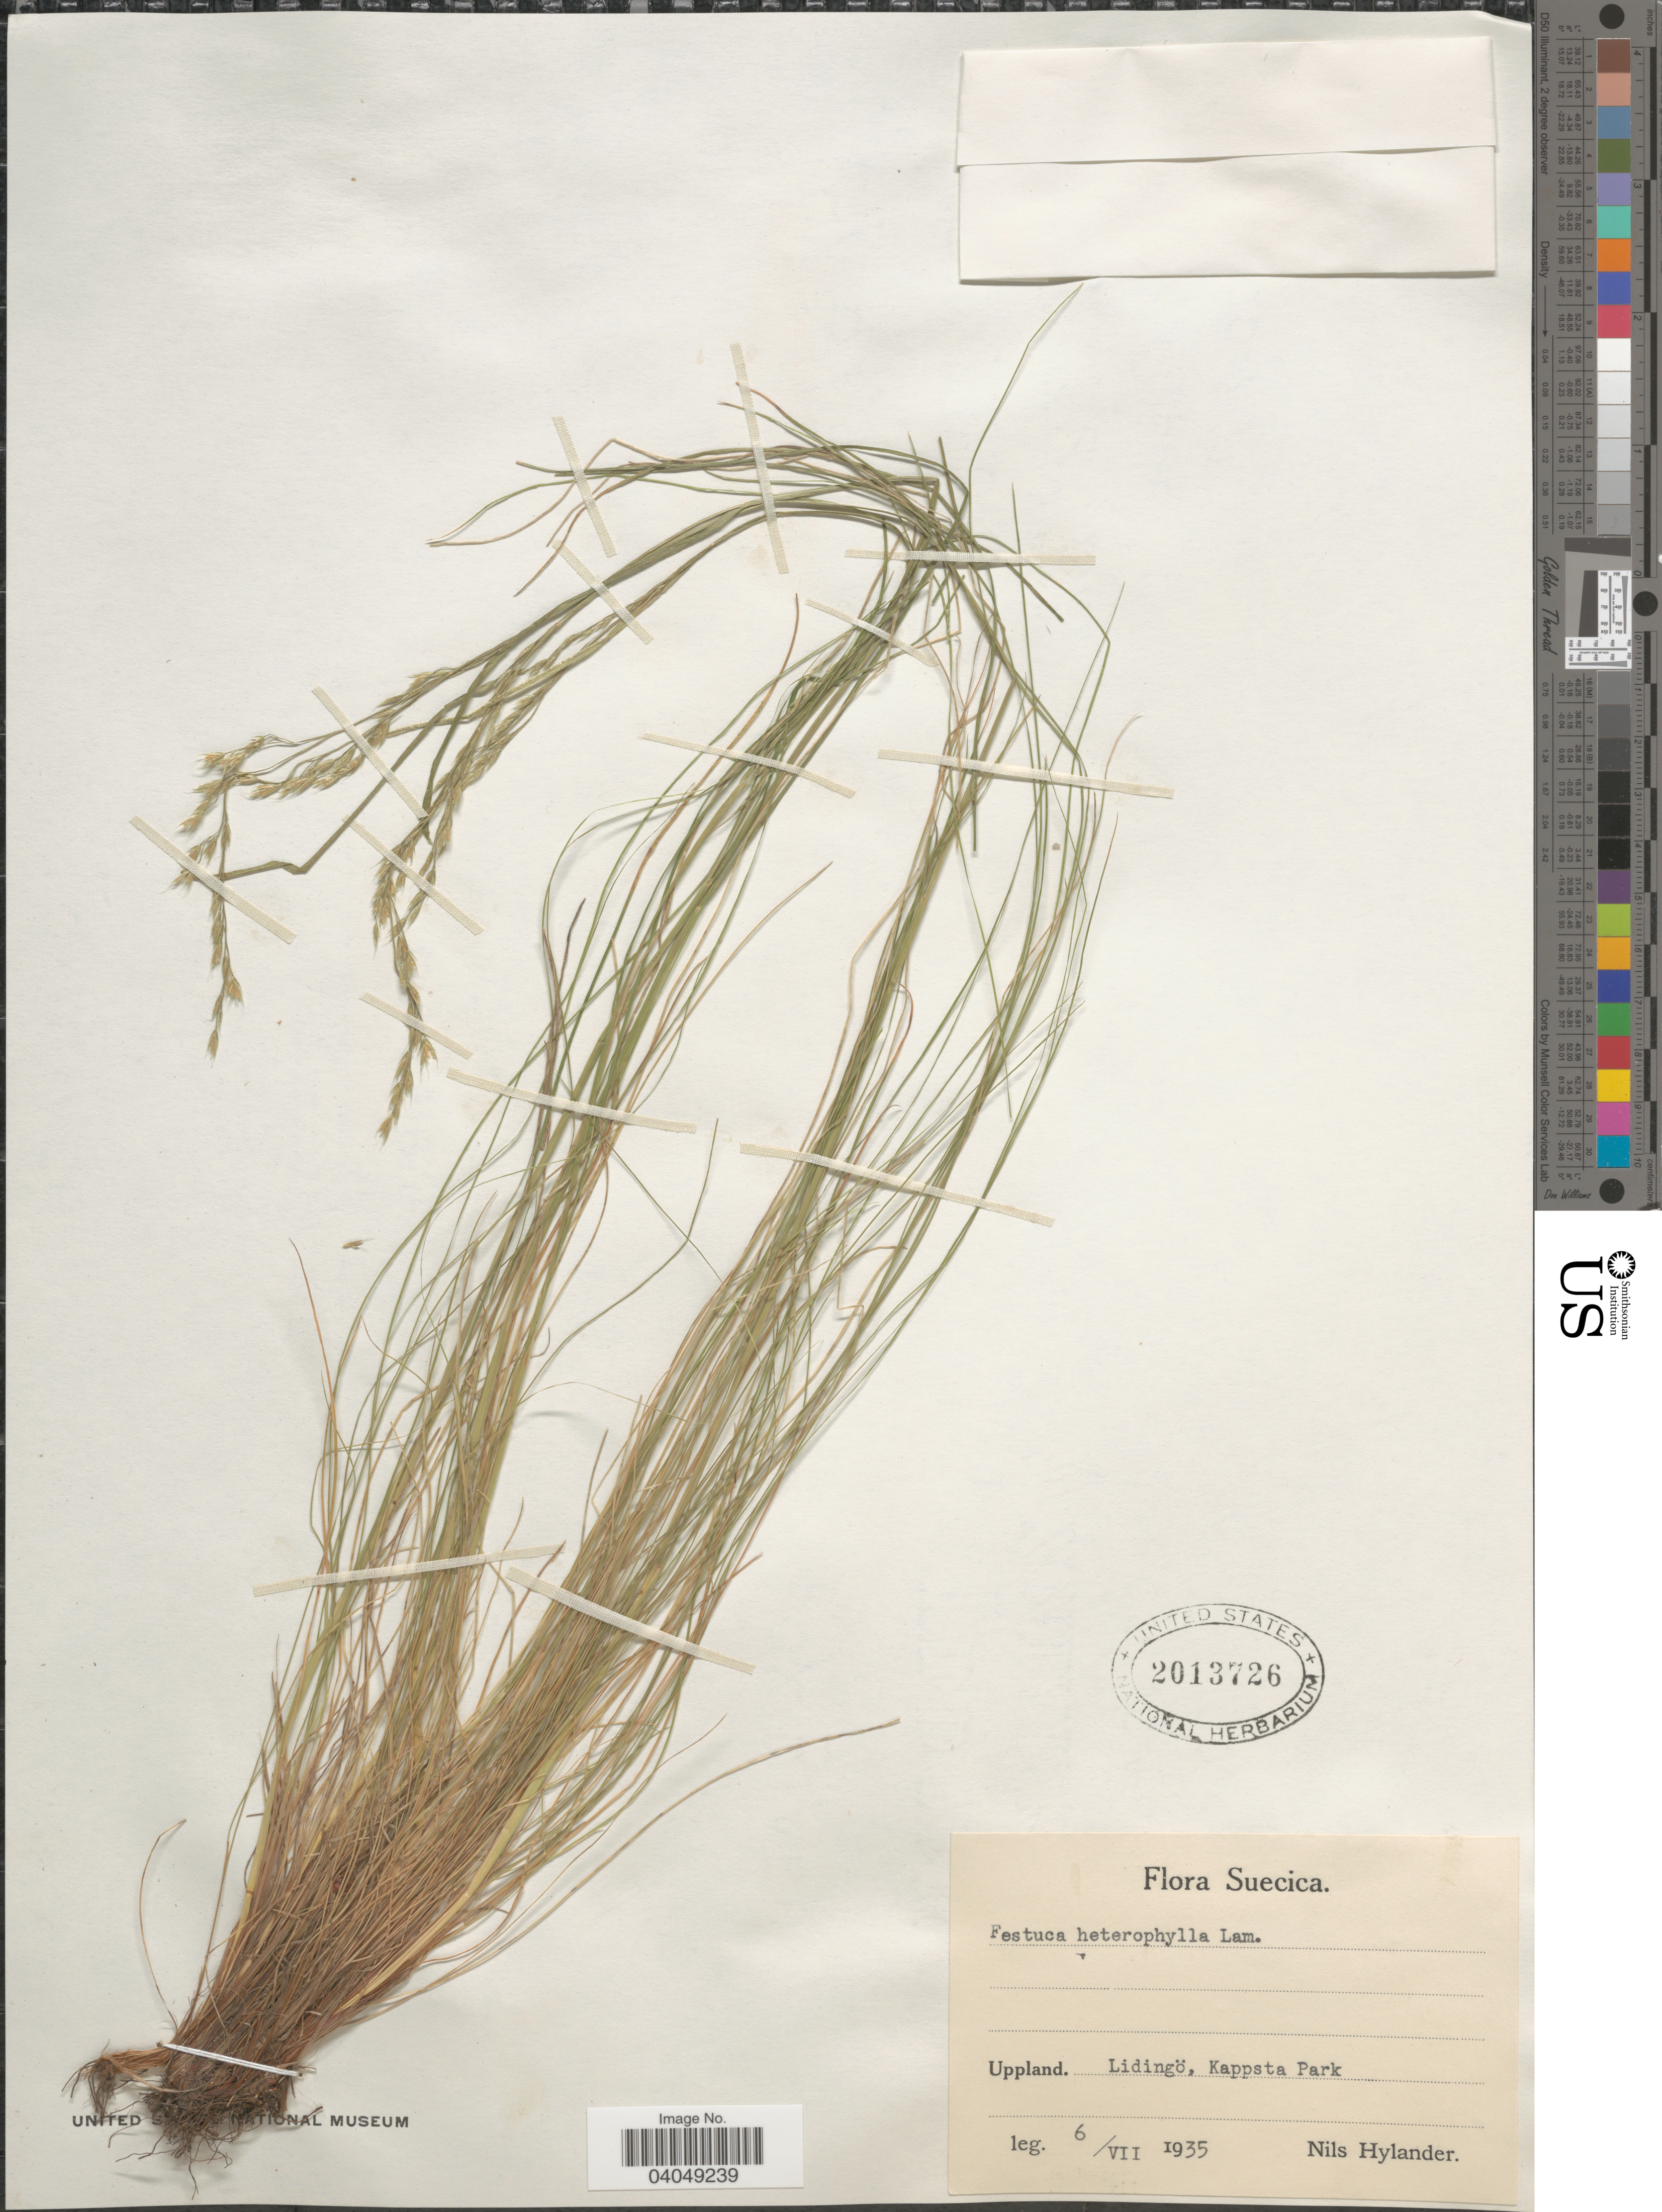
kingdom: Plantae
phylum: Tracheophyta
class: Liliopsida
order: Poales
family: Poaceae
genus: Festuca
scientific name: Festuca heterophylla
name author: Lam.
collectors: N. Hylander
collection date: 1935-07-06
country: Sweden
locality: Suecica. Uppland. Lidingö, Kappsta Park.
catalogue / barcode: US 2013726